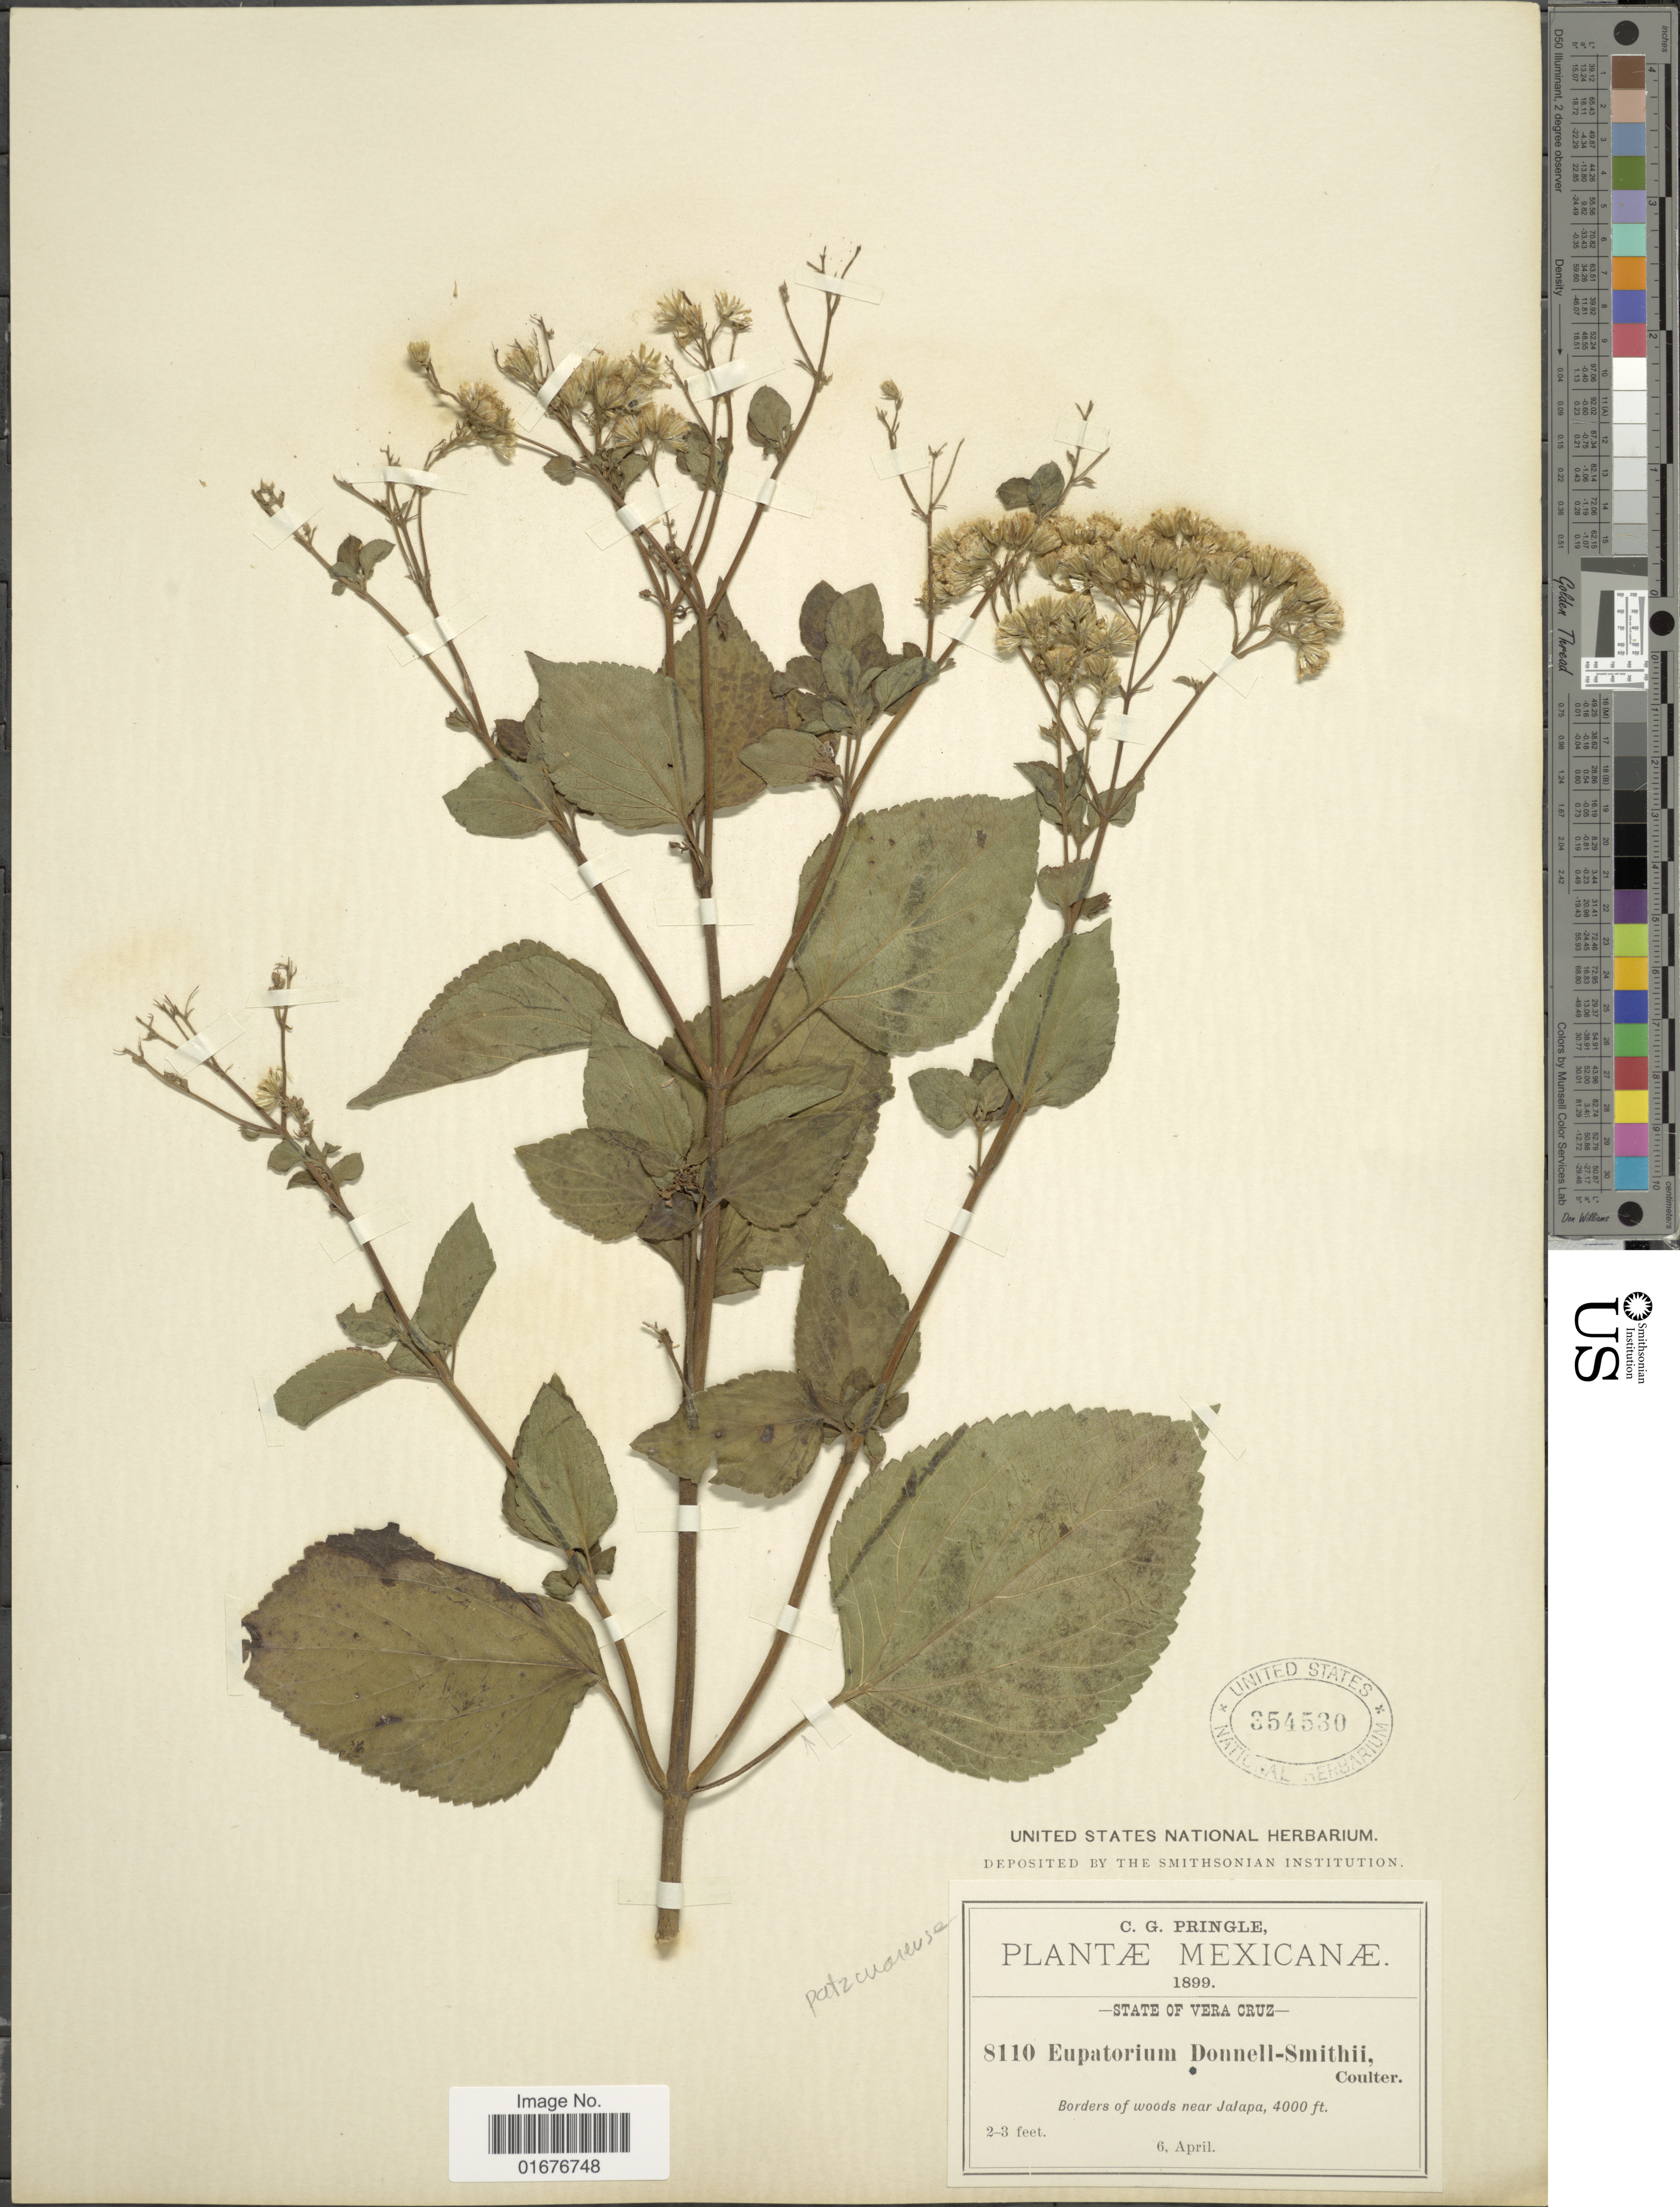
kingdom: Plantae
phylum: Tracheophyta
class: Magnoliopsida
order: Asterales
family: Asteraceae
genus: Ageratina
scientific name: Ageratina rivalis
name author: (Greenm.) R.M. King & H. Rob.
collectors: C. G. Pringle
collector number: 8110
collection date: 1899-04-06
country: Mexico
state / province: Veracruz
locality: Vera Cruz, borders of woods near Jalap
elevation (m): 1219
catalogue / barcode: US 354530